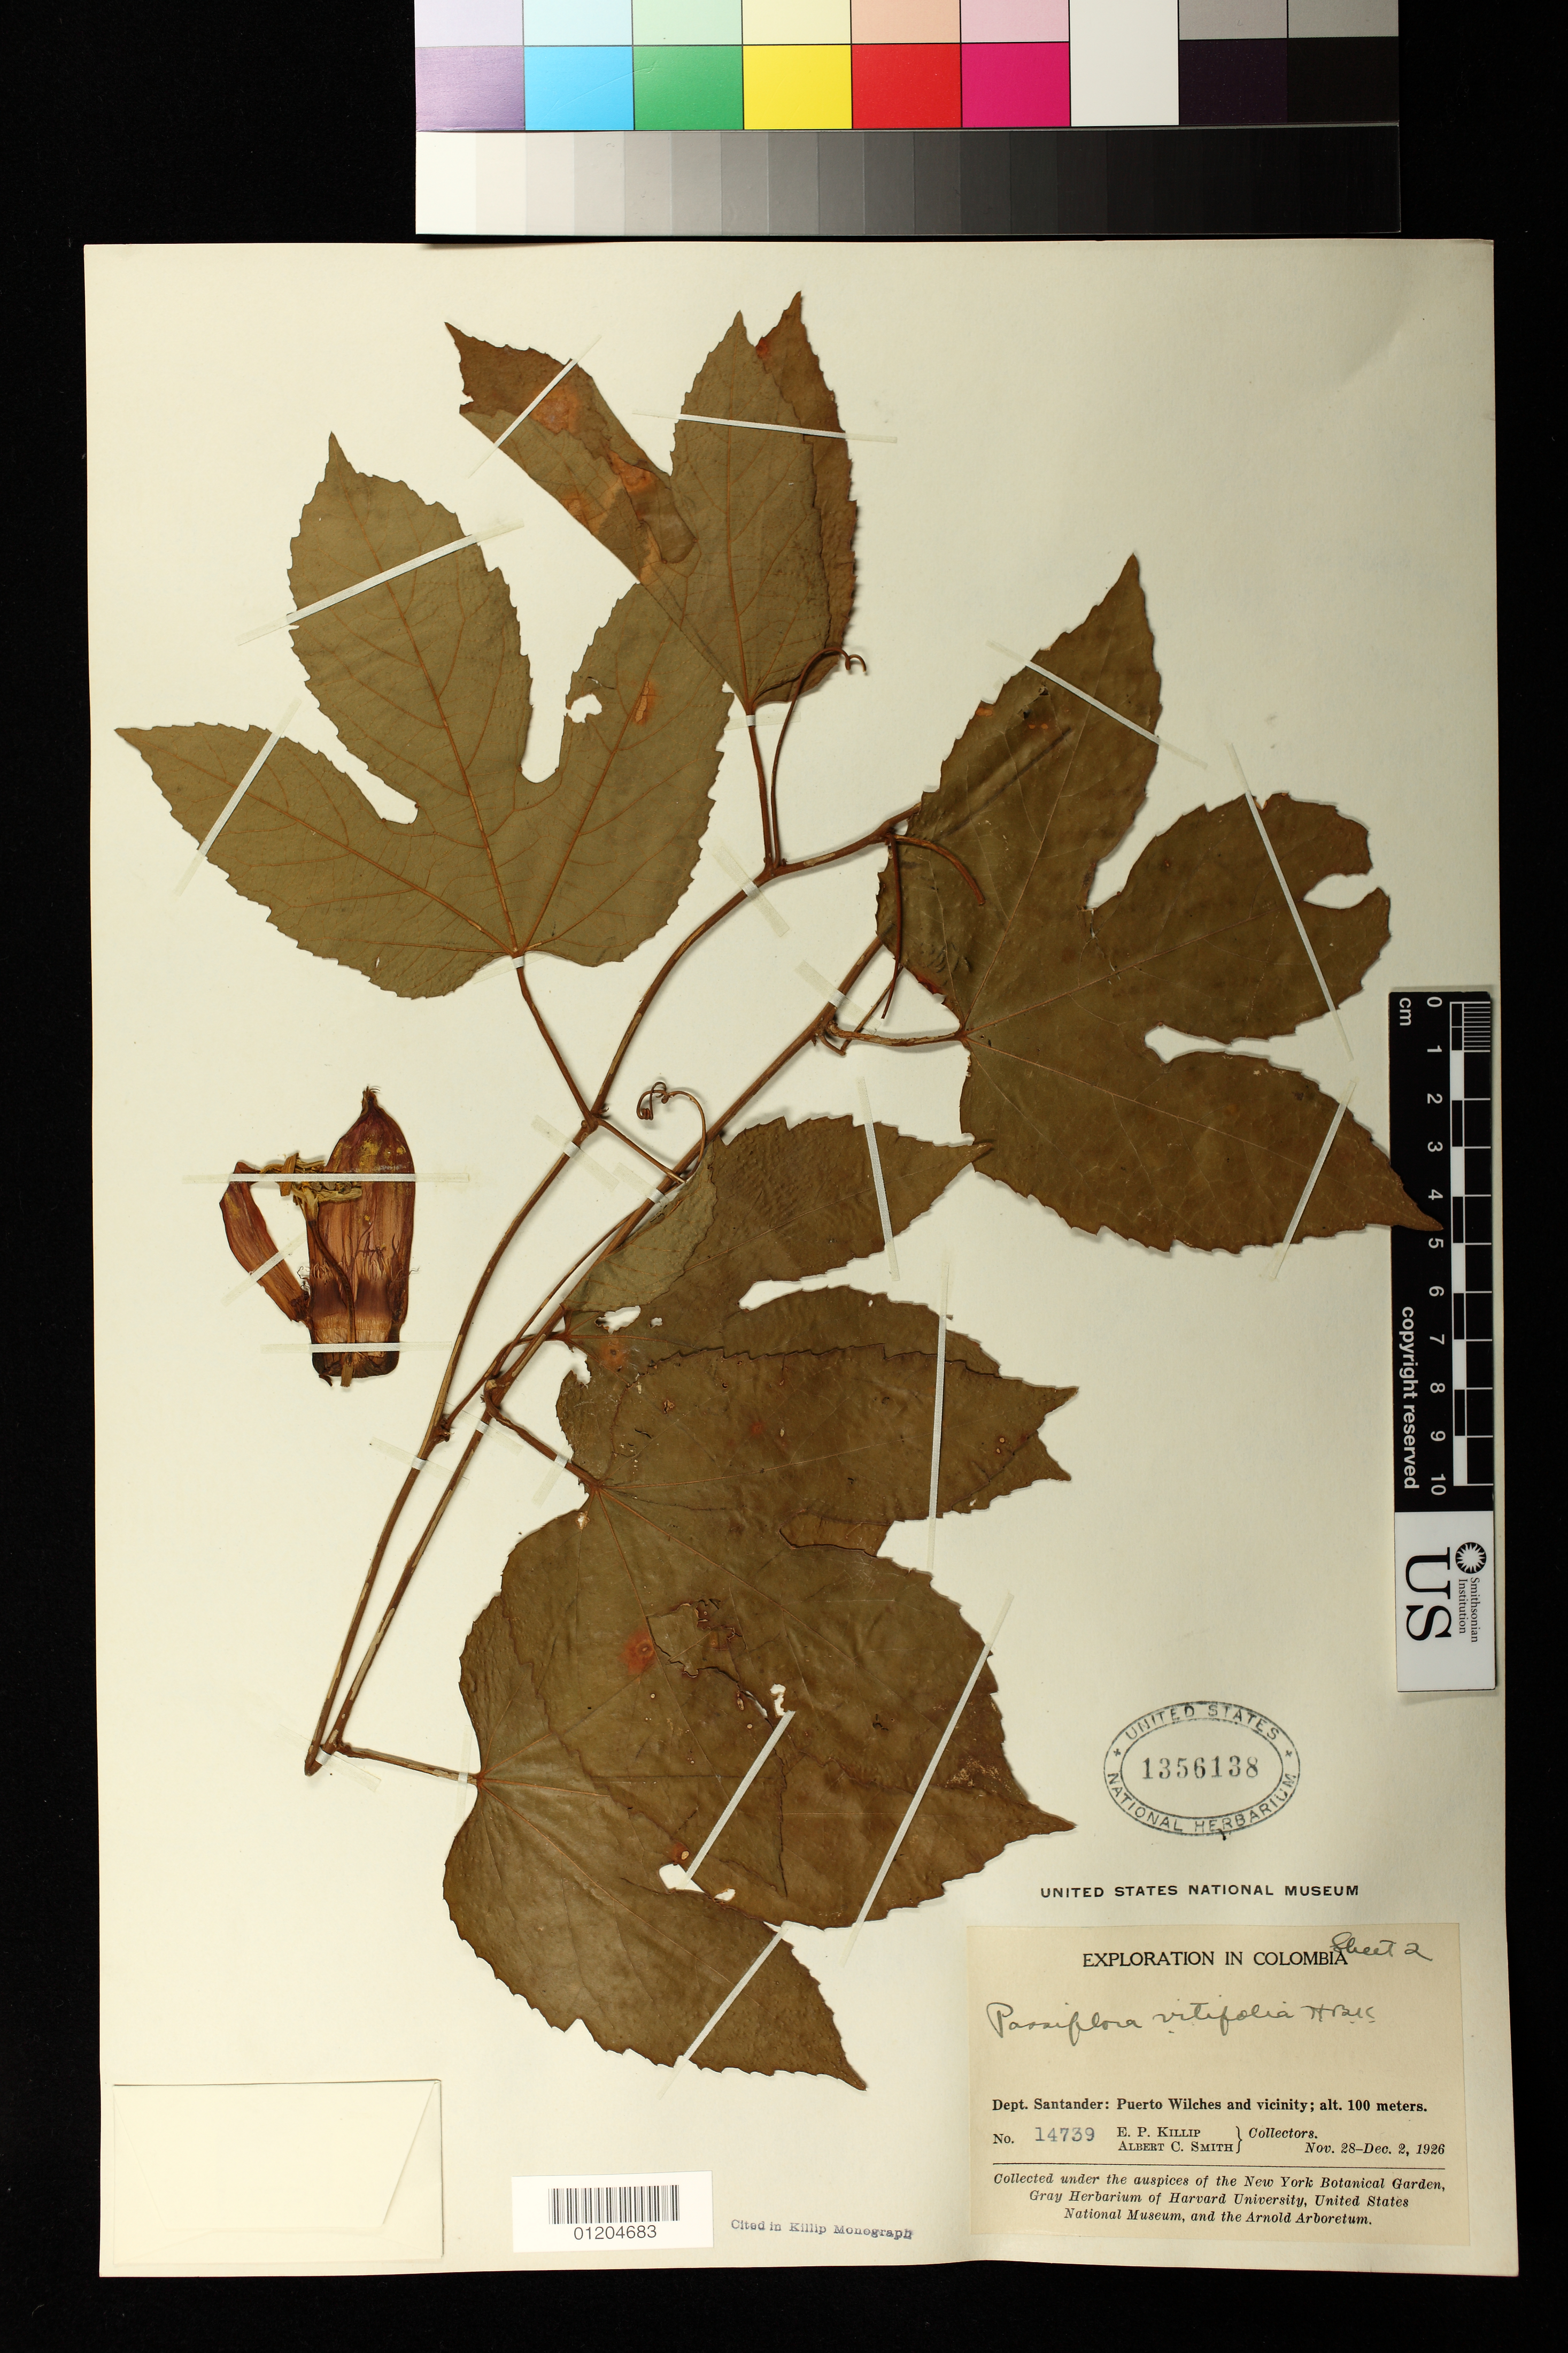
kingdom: Plantae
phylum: Tracheophyta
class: Magnoliopsida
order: Malpighiales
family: Passifloraceae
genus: Passiflora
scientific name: Passiflora vitifolia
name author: Kunth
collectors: E. P. Killip & A. C. Smith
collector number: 14739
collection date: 1926-11-28/1926-12-02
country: Colombia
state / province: Santander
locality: Puerto Wilches and vicinity.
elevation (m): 100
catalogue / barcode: US 1356138